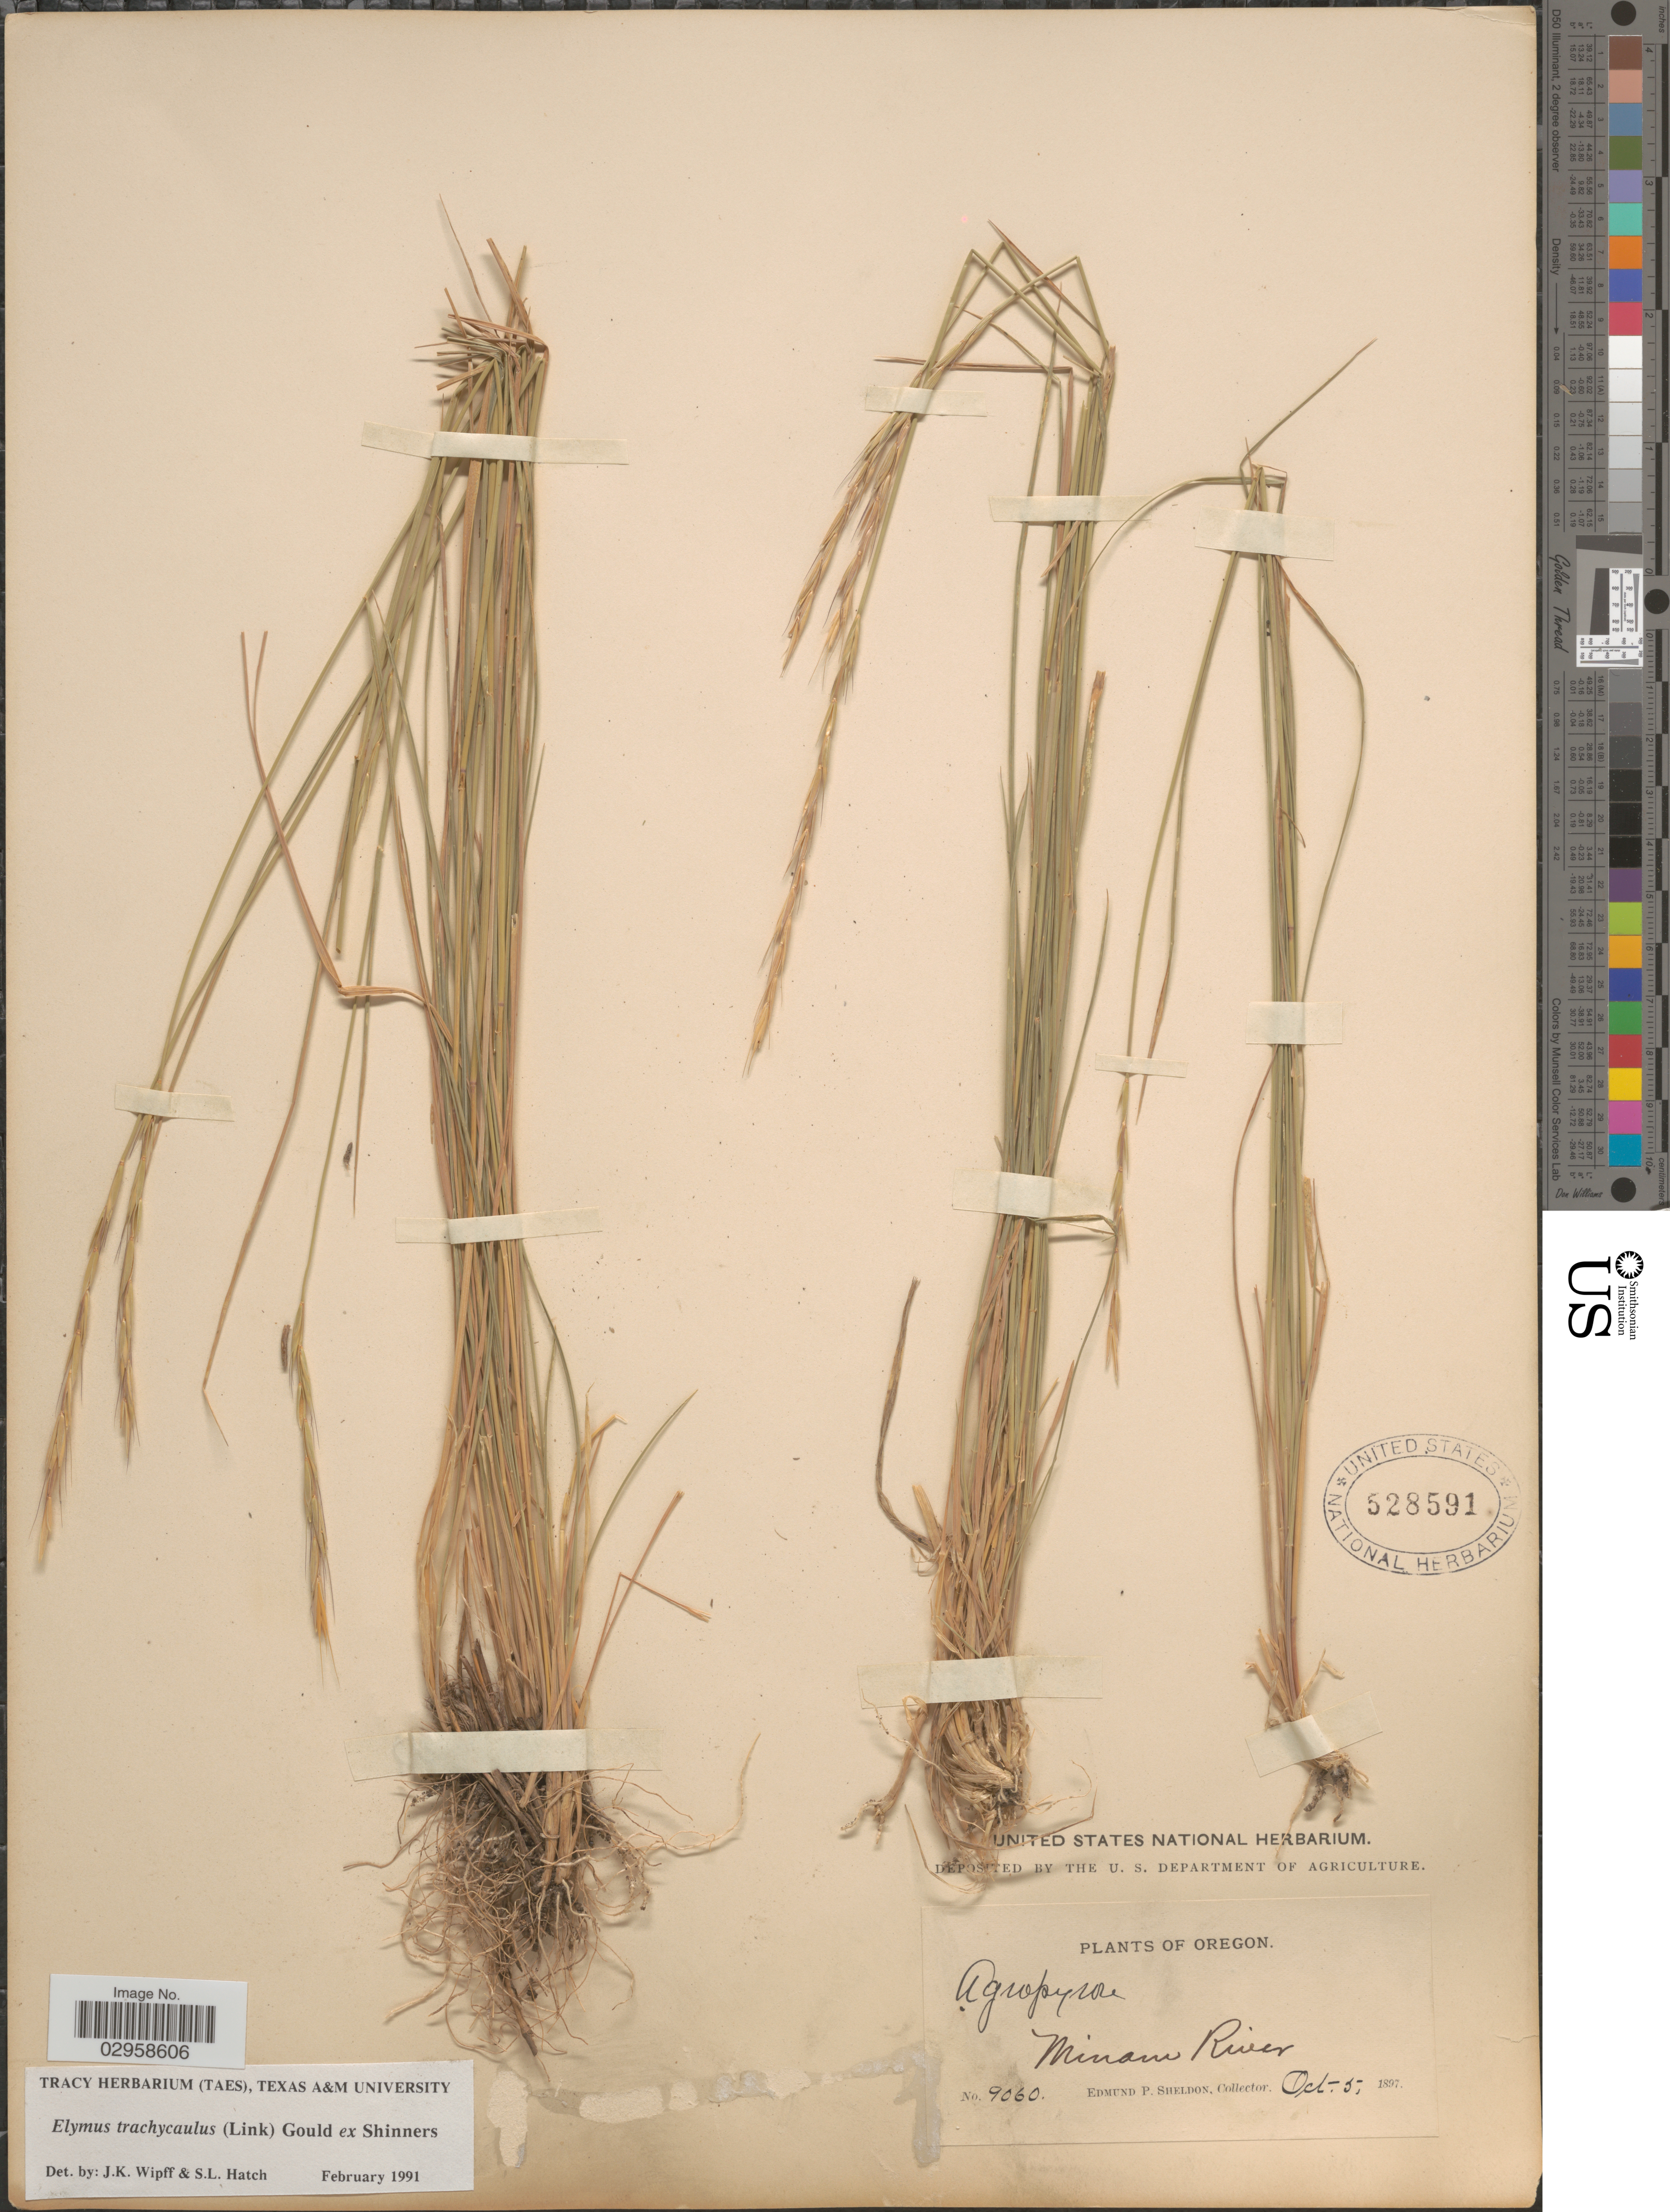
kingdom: Plantae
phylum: Tracheophyta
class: Liliopsida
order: Poales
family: Poaceae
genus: Elymus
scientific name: Elymus trachycaulus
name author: (Link) Gould ex Shinners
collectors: E. P. Sheldon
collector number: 9060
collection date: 1897-10-05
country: United States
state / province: Oregon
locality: Minam River.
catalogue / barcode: US 528591